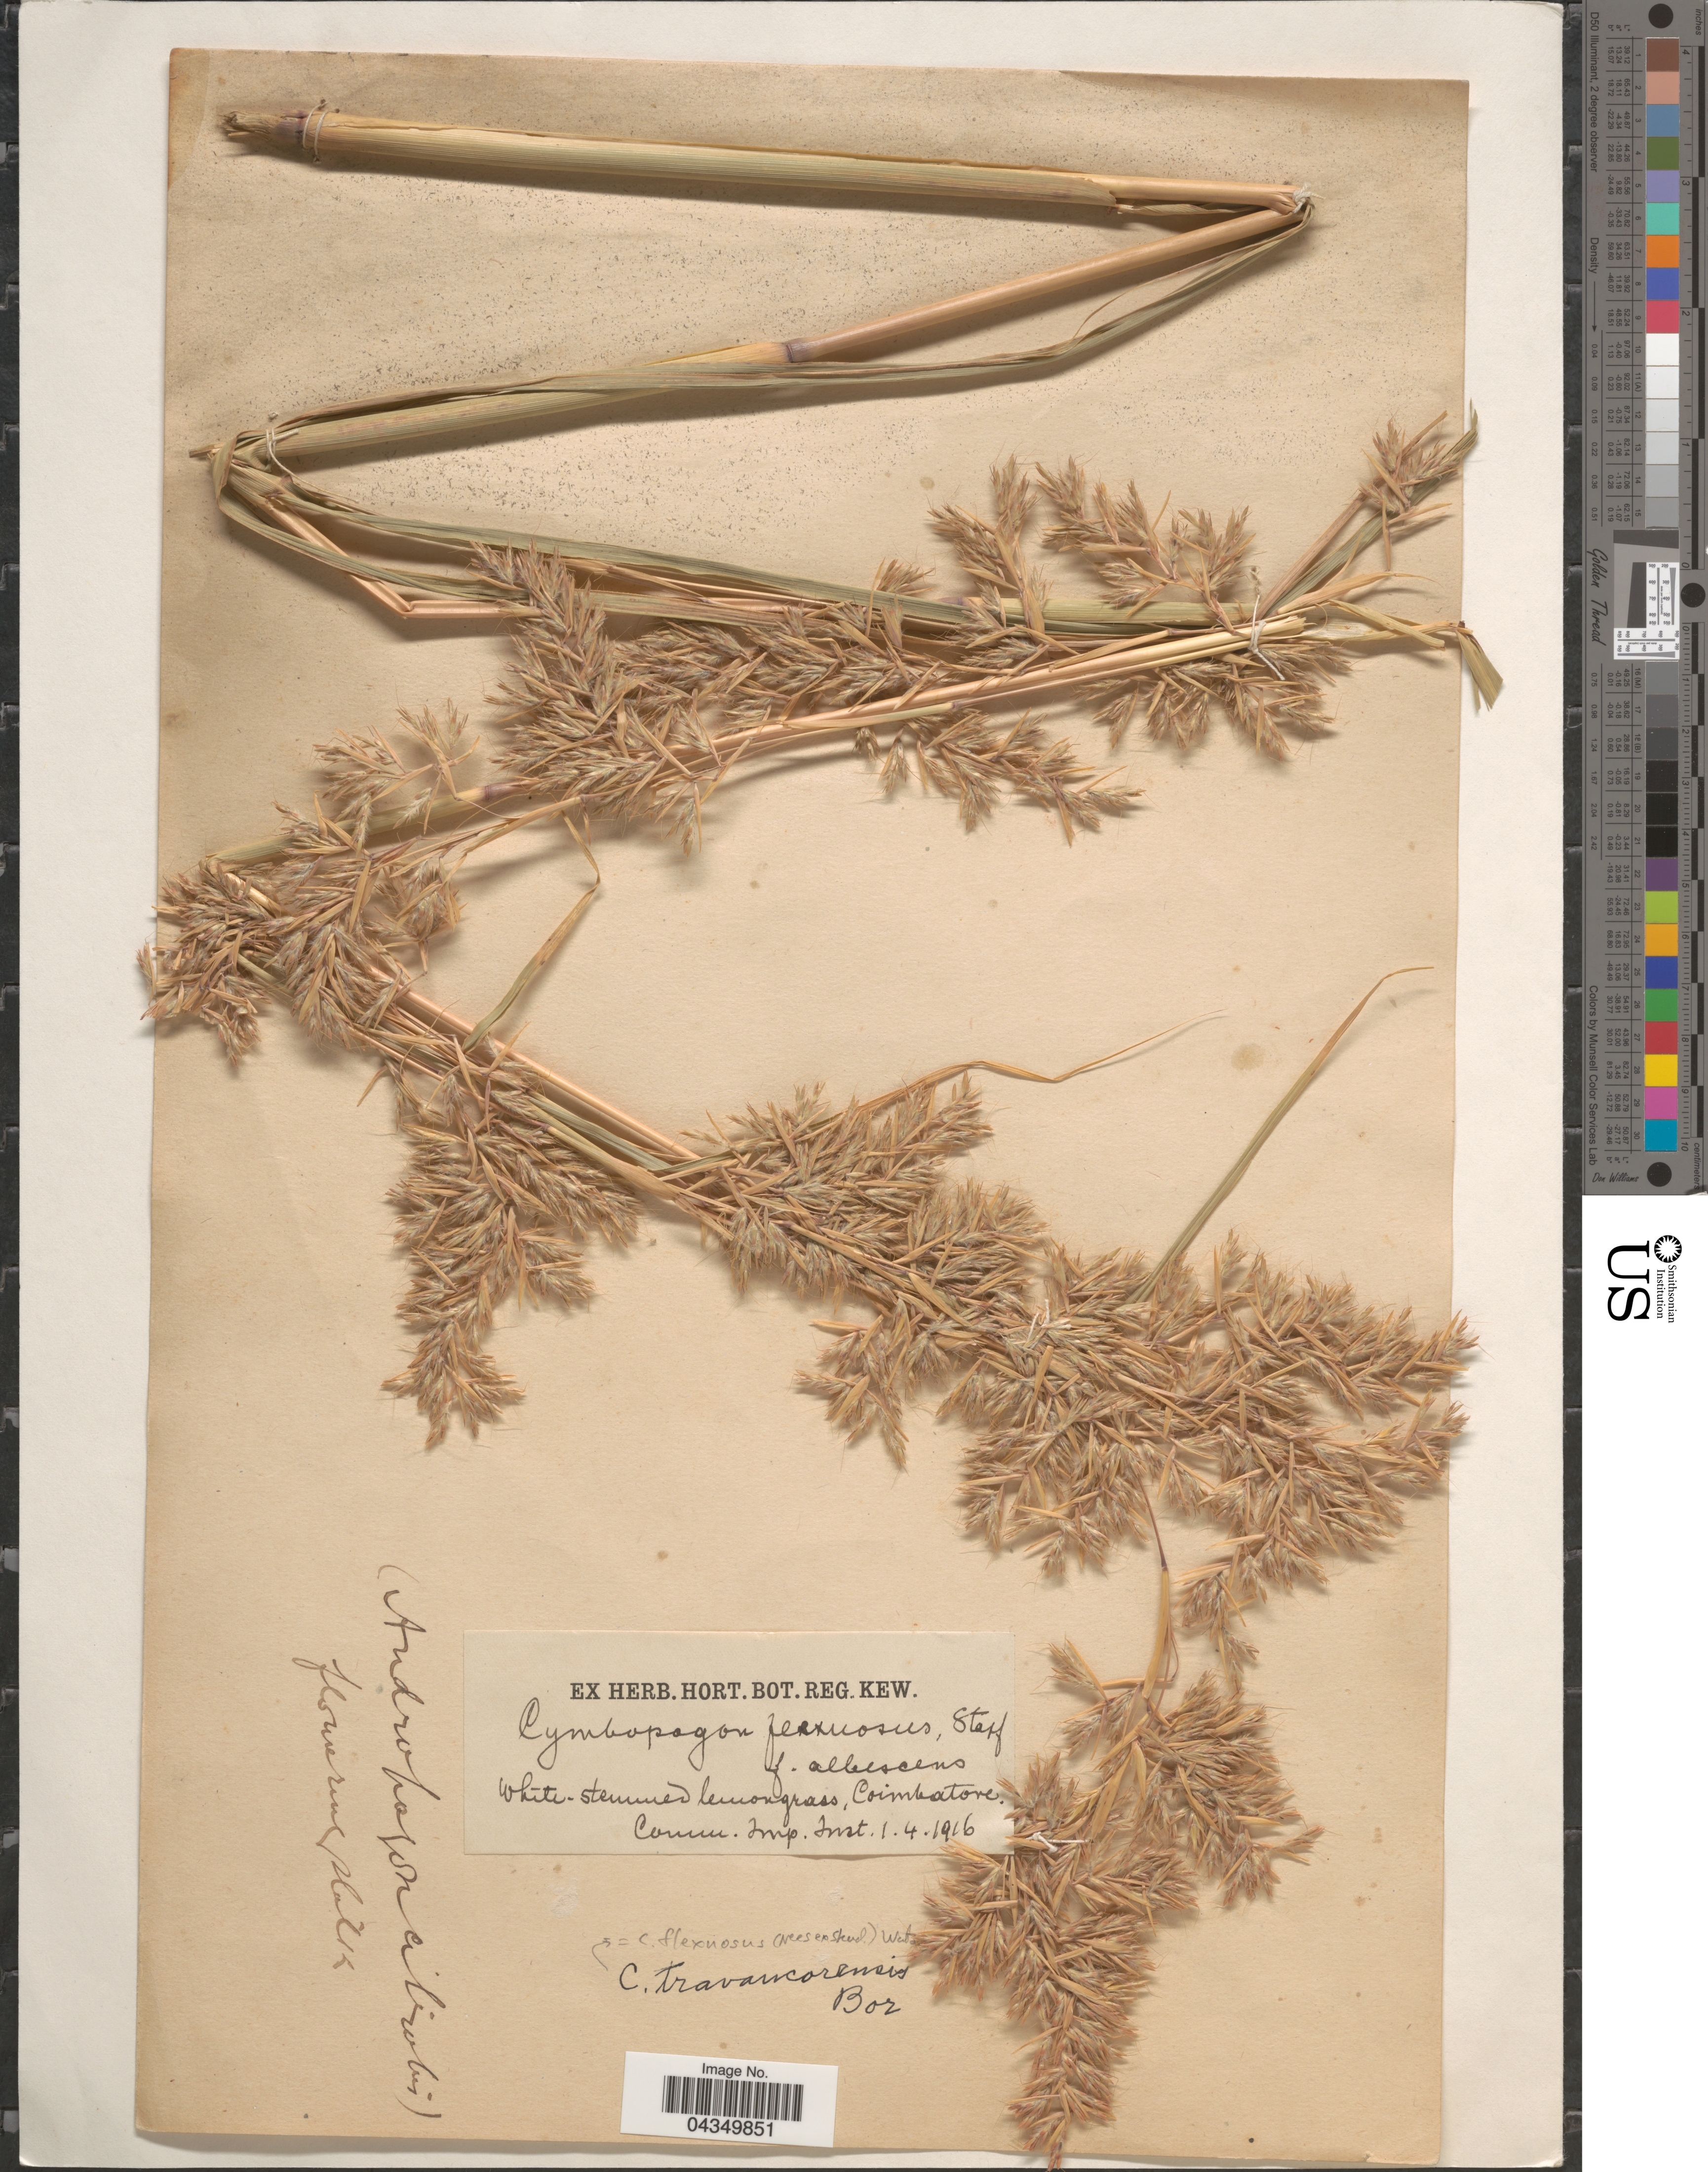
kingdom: Plantae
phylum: Tracheophyta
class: Liliopsida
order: Poales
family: Poaceae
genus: Cymbopogon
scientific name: Cymbopogon flexuosus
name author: (Nees ex Steud.) Will. Watson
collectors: Ex herb. Hort. Bot. Reg. Kew.